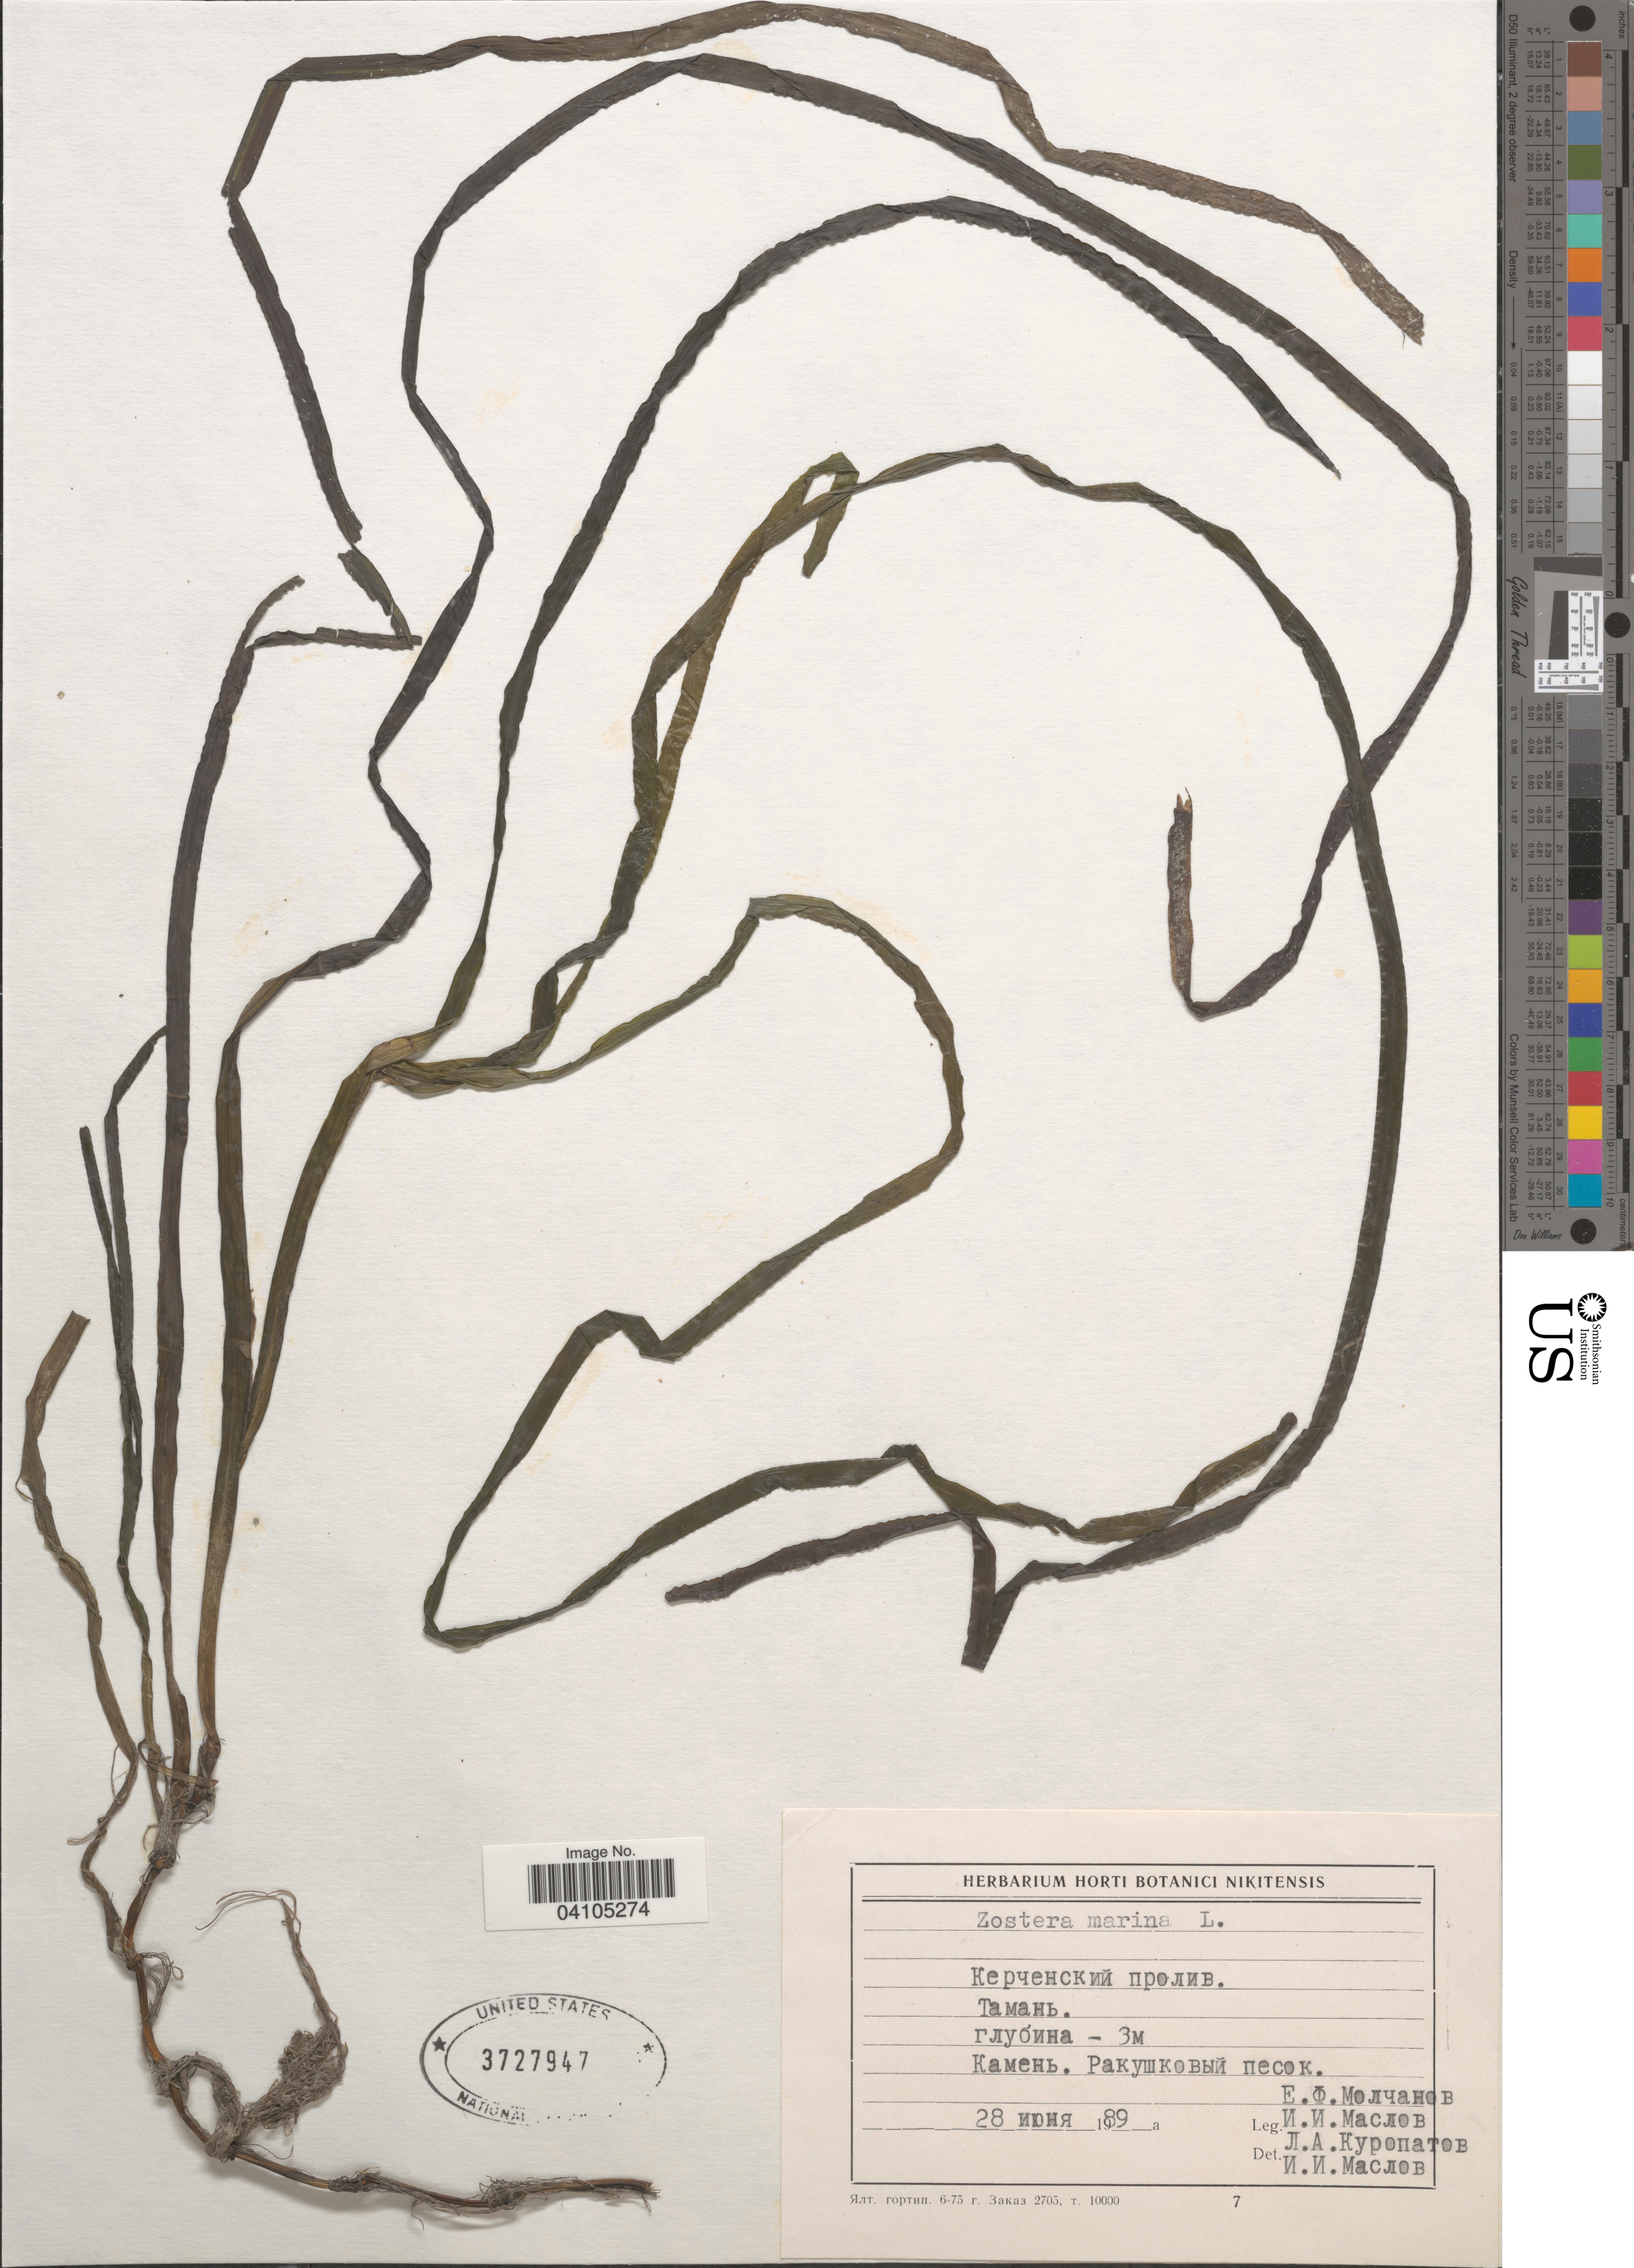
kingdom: Plantae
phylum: Tracheophyta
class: Liliopsida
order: Alismatales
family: Zosteraceae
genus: Zostera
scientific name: Zostera marina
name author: L.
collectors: E. Molchanov, I. Maslov & L. Kuropatov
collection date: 1989-06-28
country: Ukraine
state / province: Crimea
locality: Kerch Strait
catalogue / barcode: US 3727947